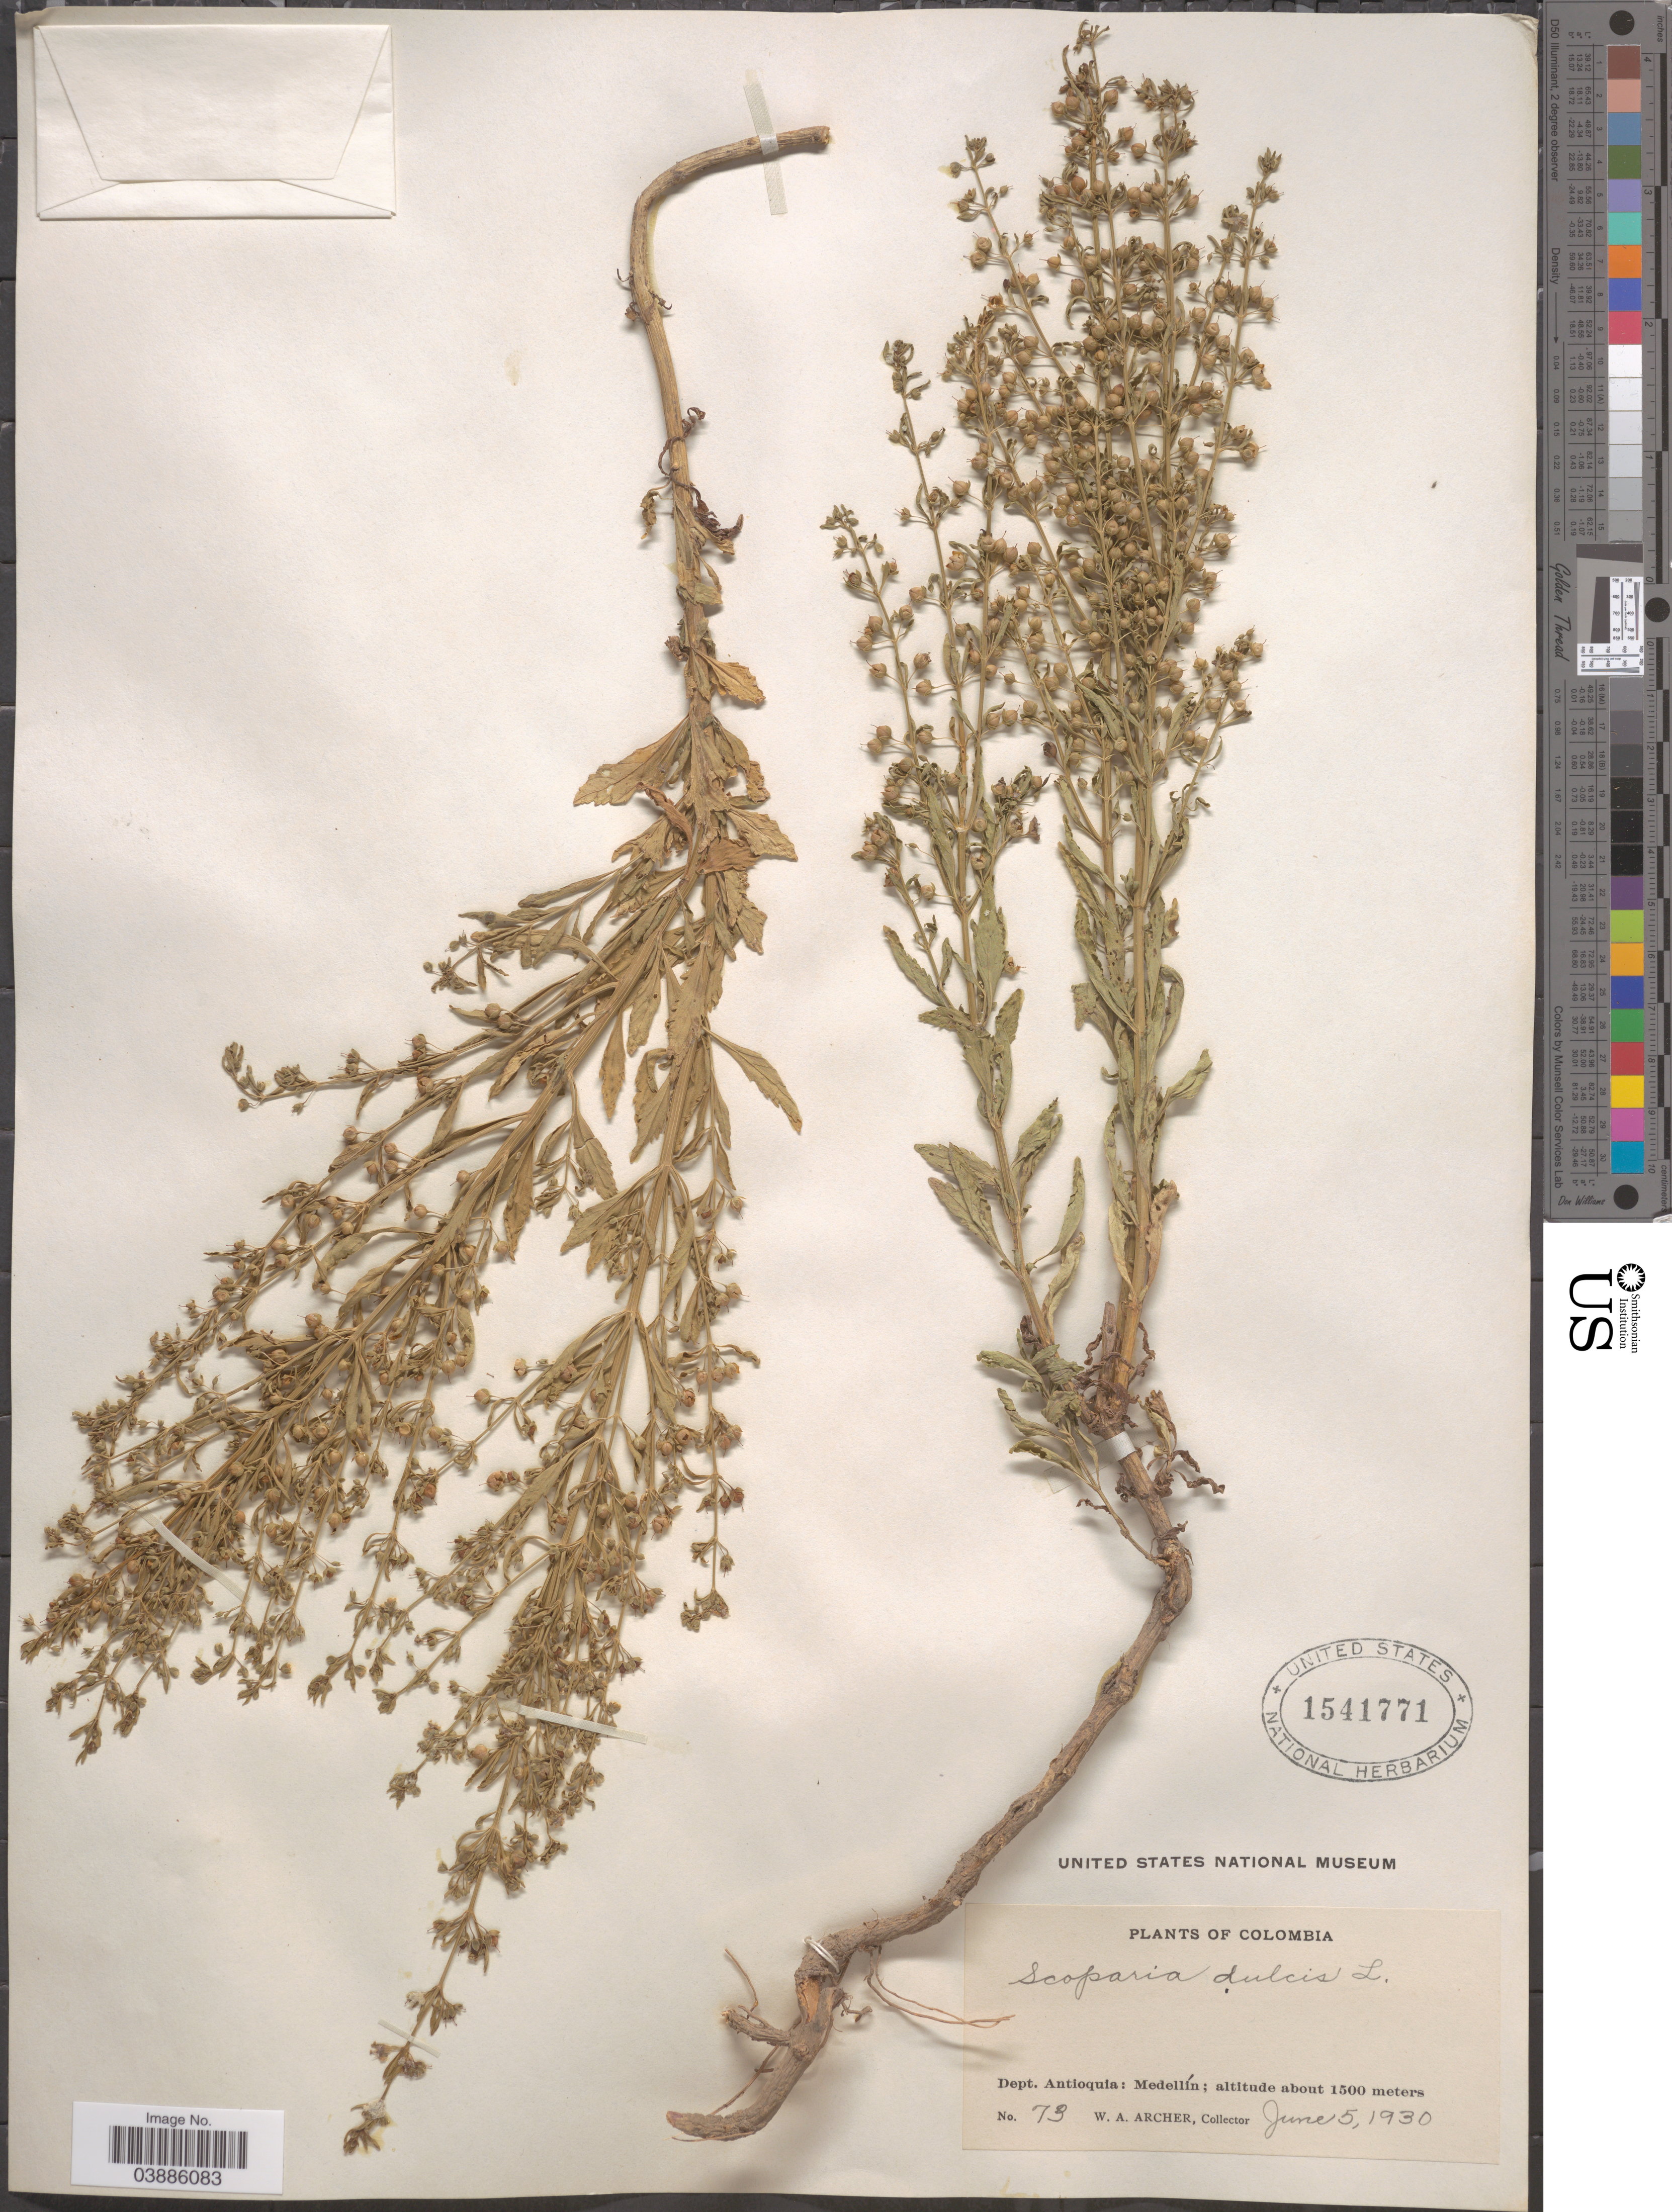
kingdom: Plantae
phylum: Tracheophyta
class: Magnoliopsida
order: Lamiales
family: Plantaginaceae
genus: Scoparia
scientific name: Scoparia dulcis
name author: L.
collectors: W. Archer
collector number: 73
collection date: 1930-06-05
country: Colombia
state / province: Antioquia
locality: Dept. Antioquia: Medellín.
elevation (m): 1500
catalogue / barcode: US 1541771